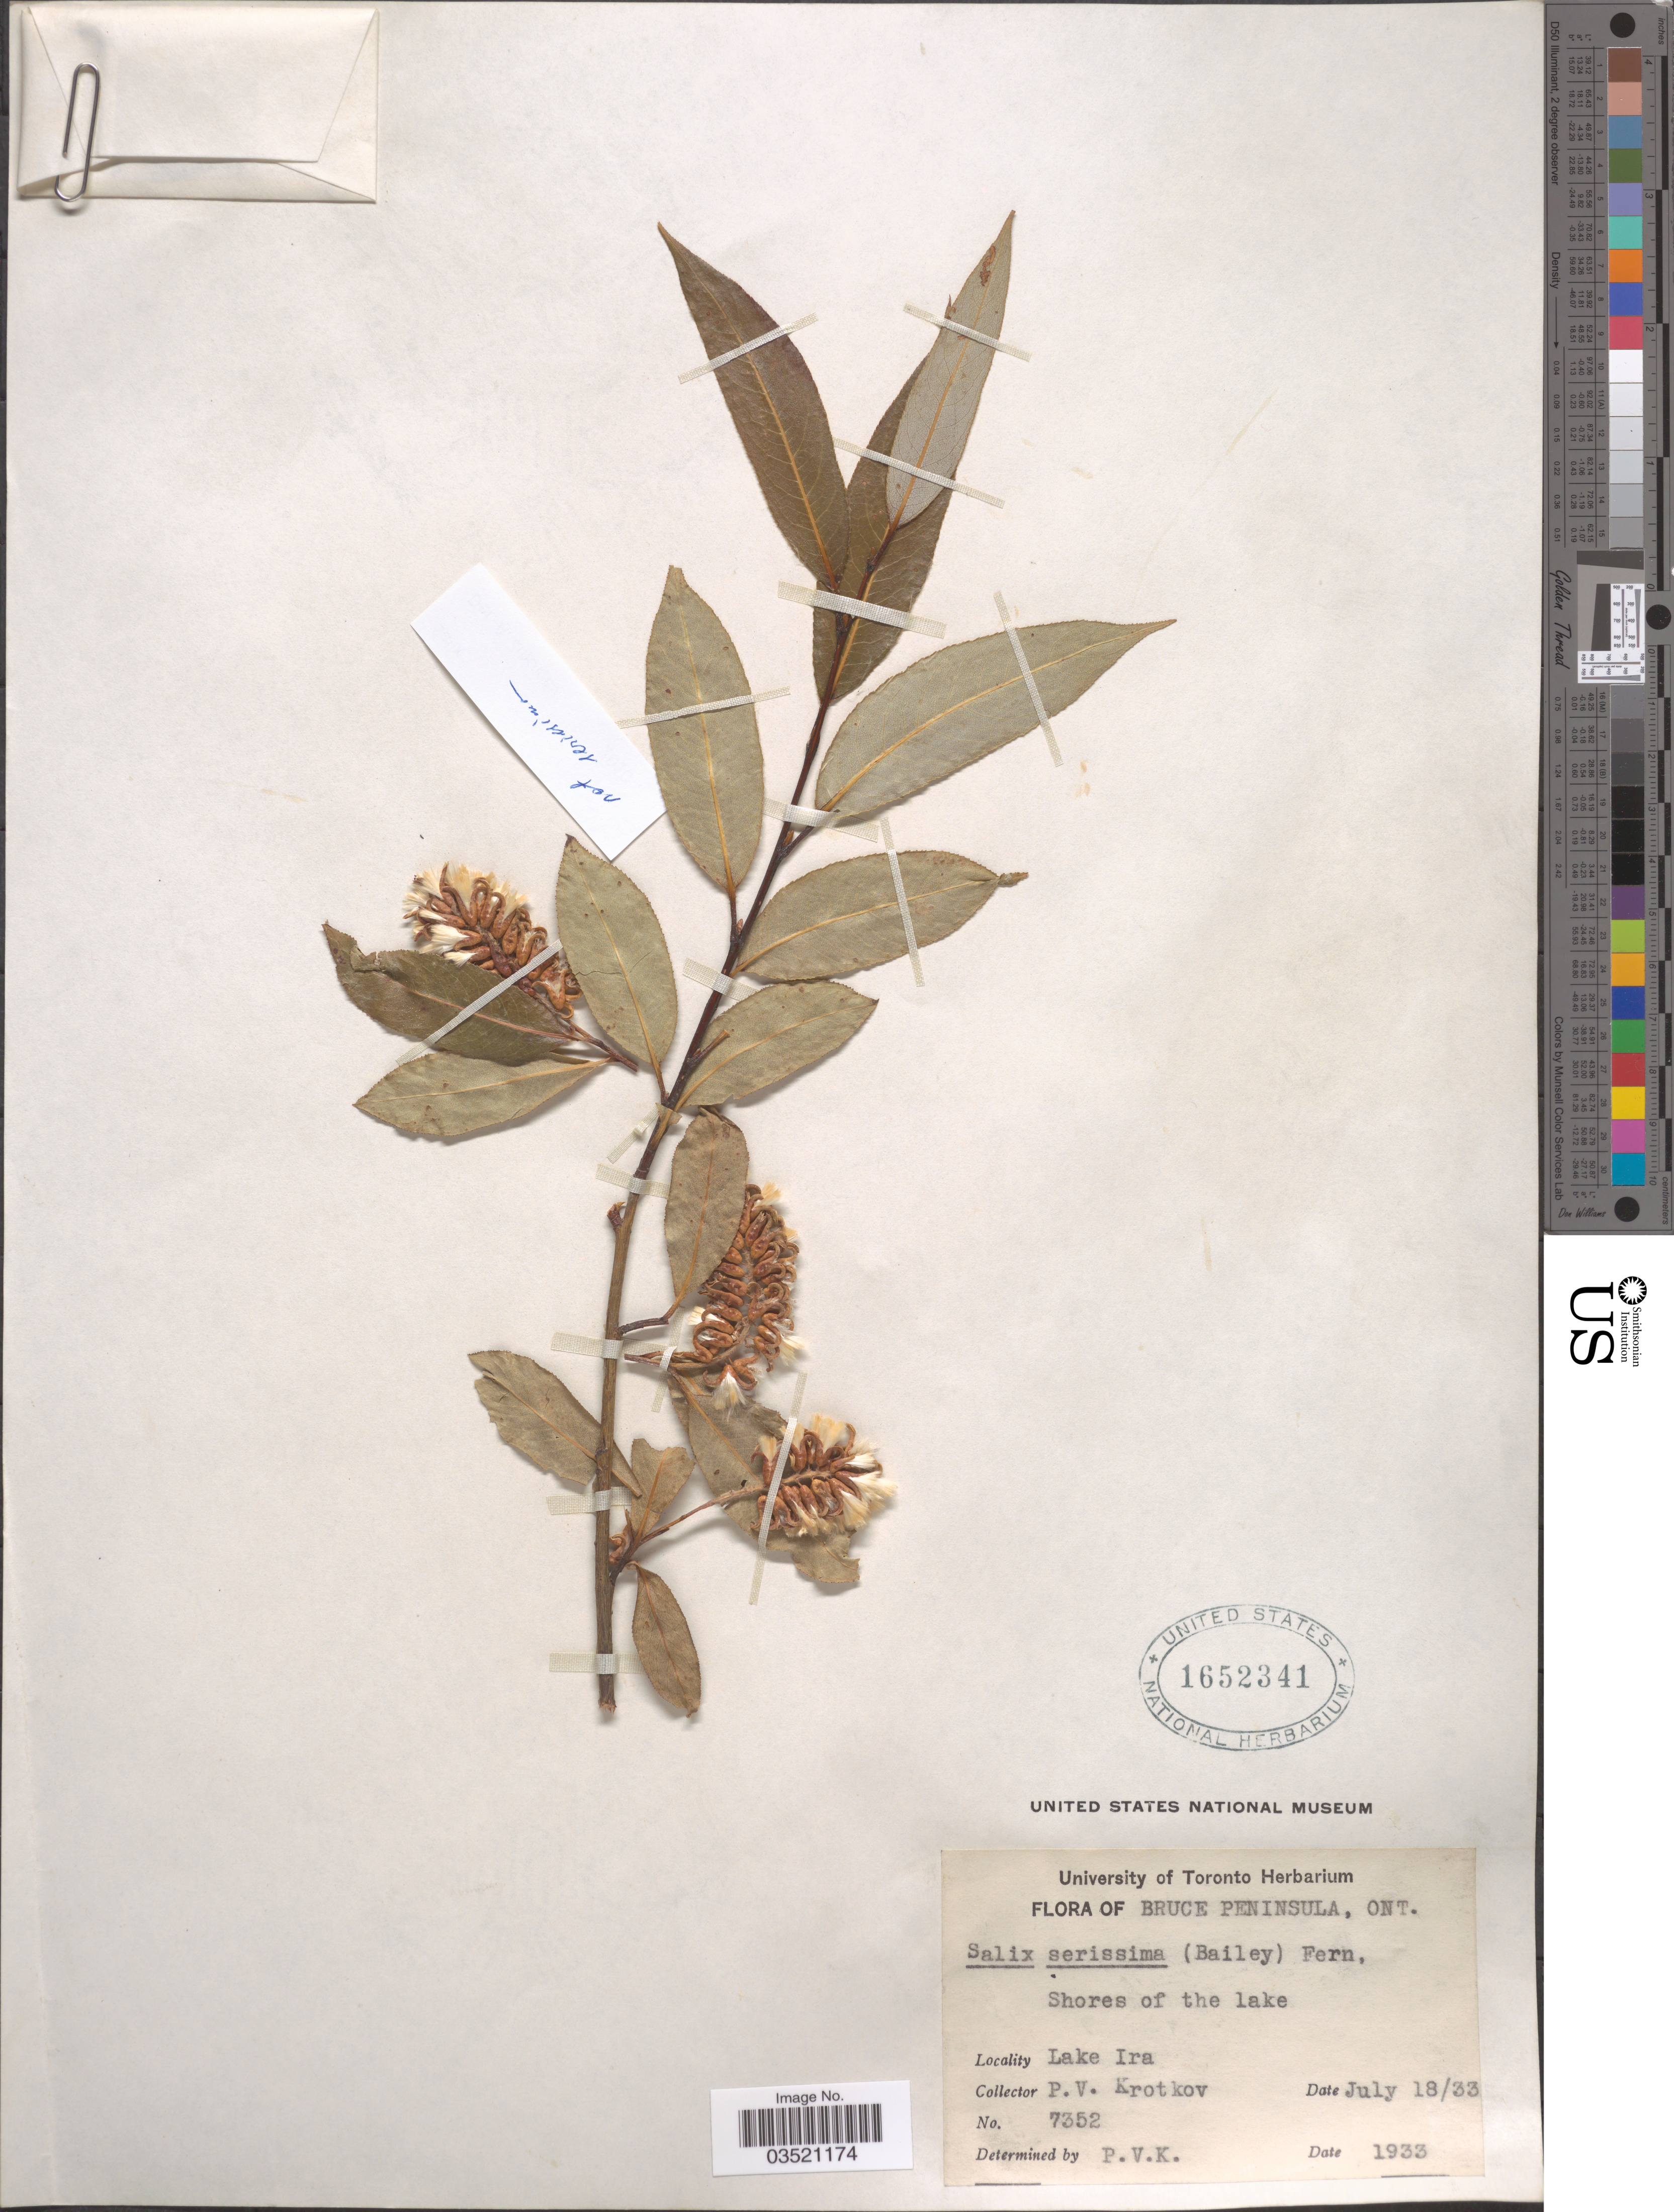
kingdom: Plantae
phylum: Tracheophyta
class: Magnoliopsida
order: Malpighiales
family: Salicaceae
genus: Salix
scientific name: Salix serissima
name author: (L.H. Bailey) Fernald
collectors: P. V. Krotkov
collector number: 7352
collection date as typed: Transcribed d/m/y: 18/7/33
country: Canada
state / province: Ontario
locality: Bruce Peninsula. Shores of the lake, Lake Ira.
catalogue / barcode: US 1652341